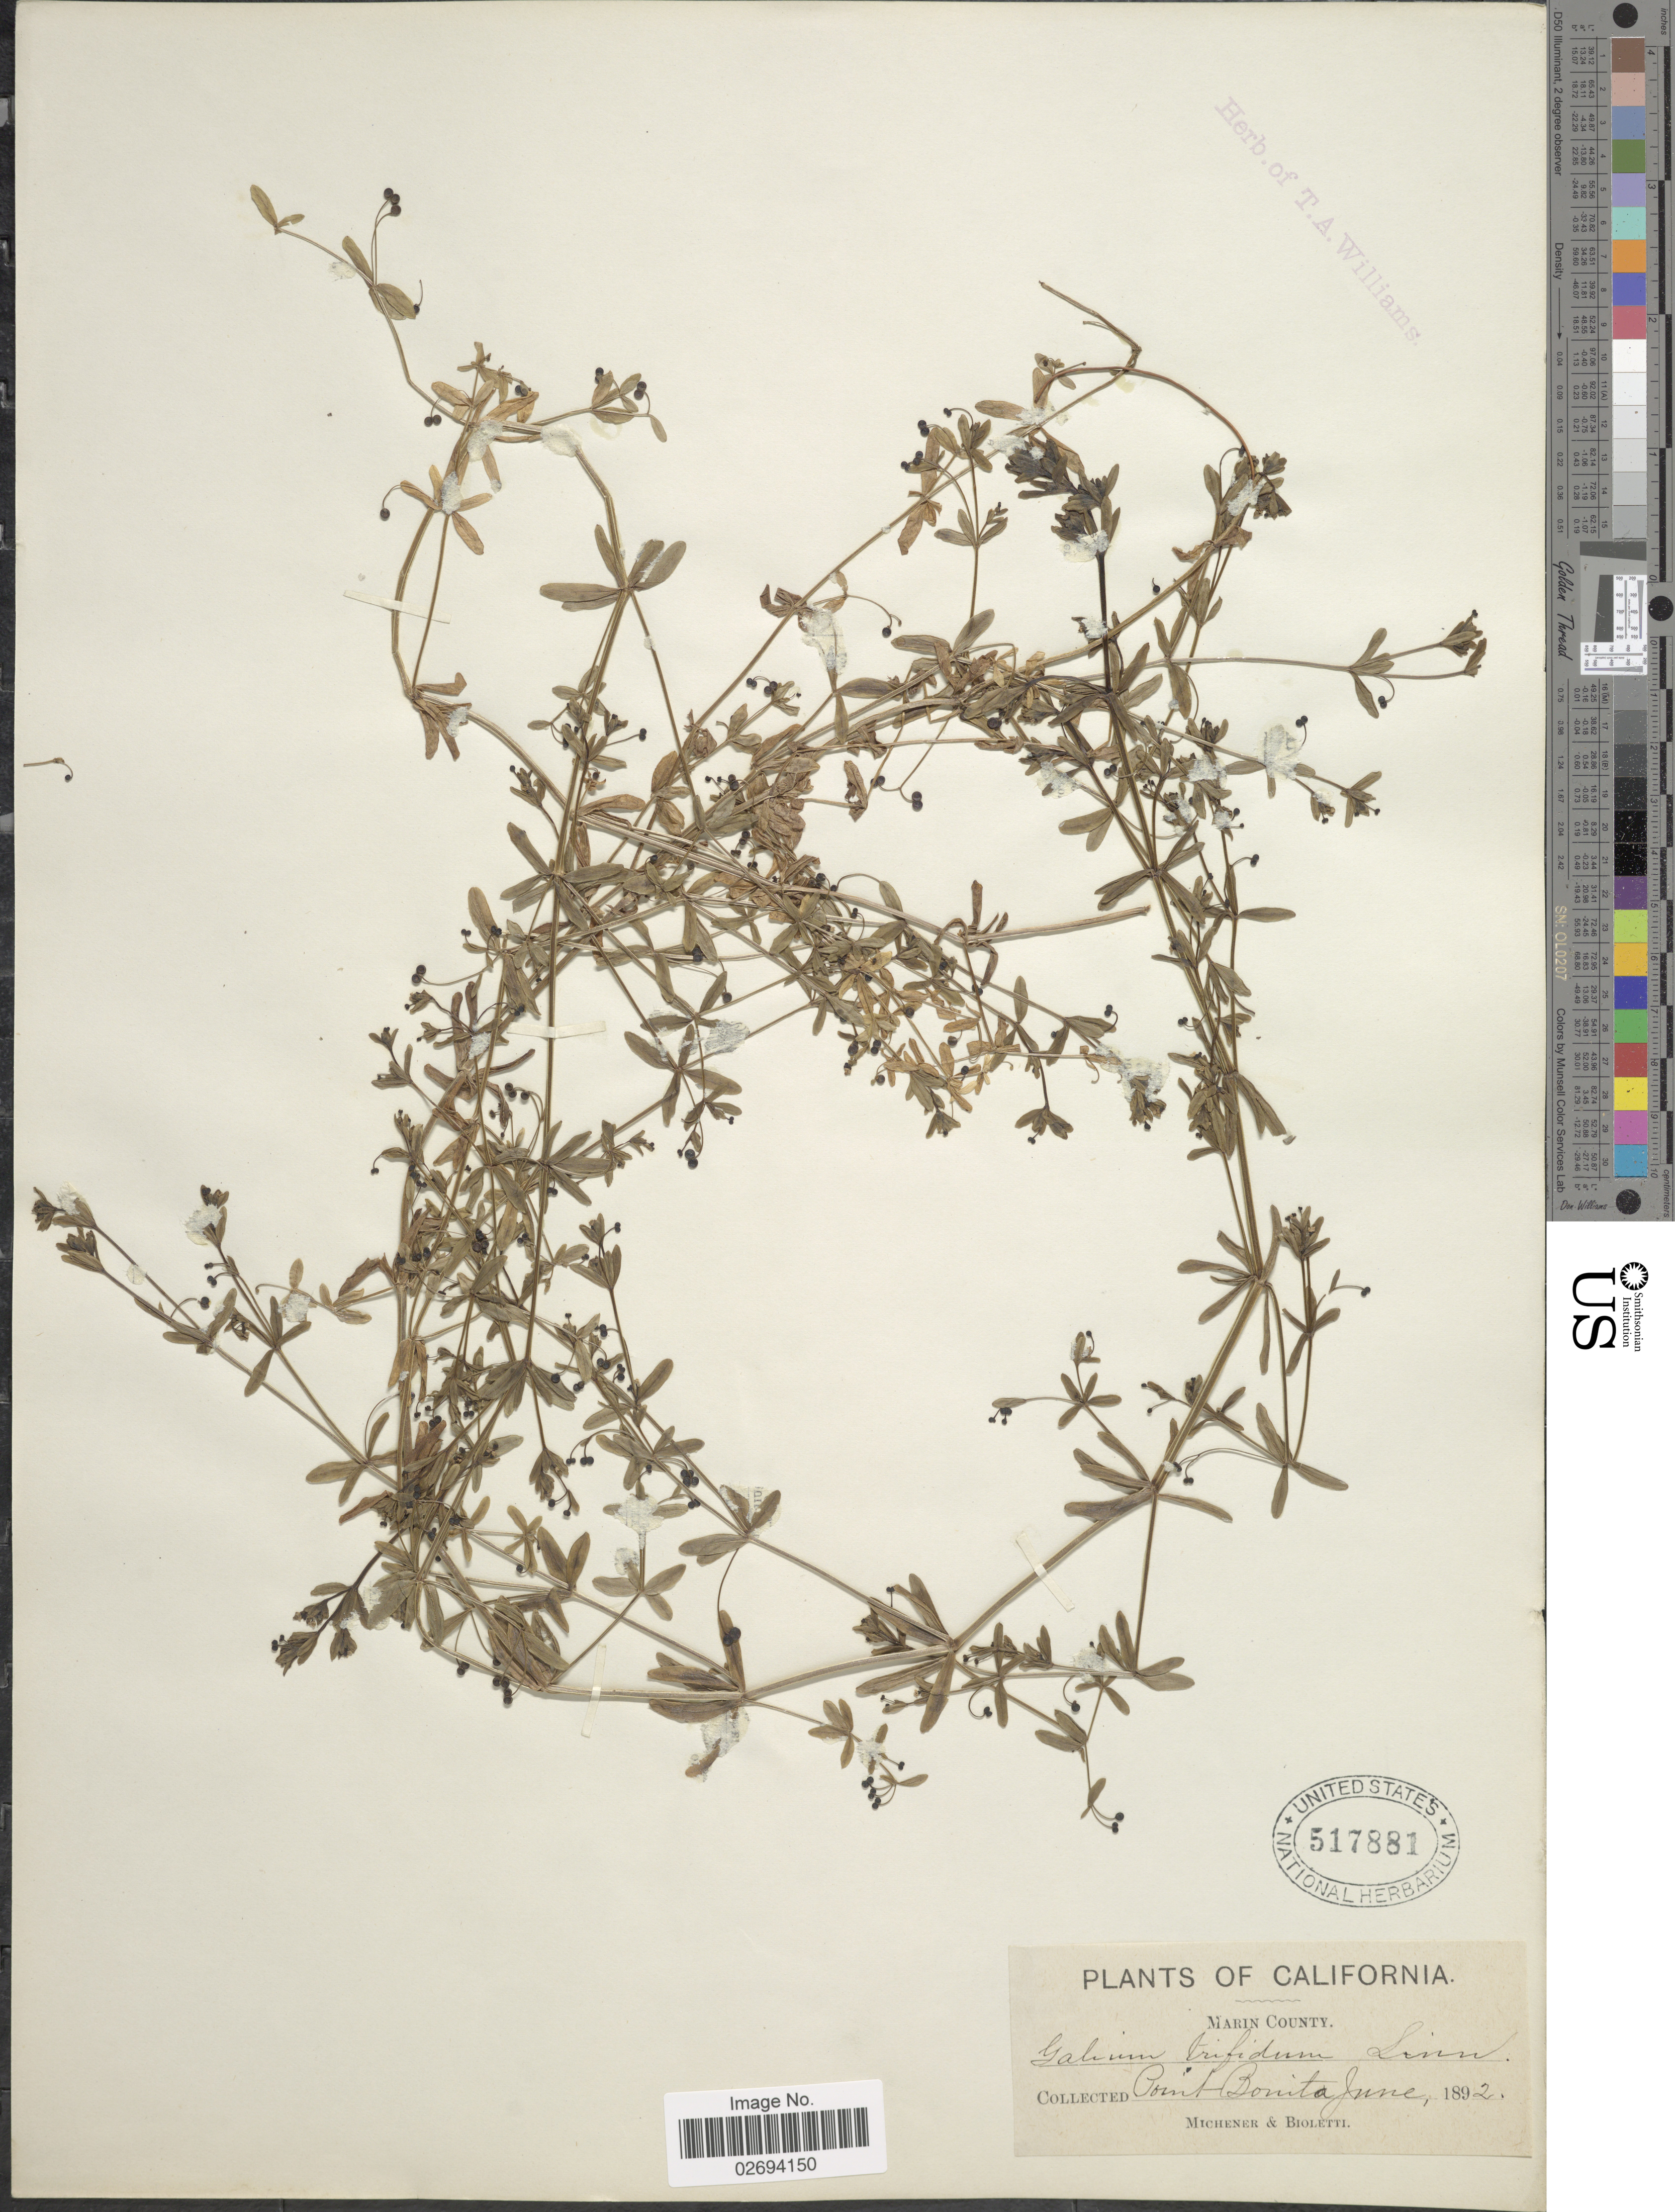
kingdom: Plantae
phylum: Tracheophyta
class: Magnoliopsida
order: Gentianales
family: Rubiaceae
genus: Galium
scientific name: Galium trifidum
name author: L.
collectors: -. Michener & -- Bioletti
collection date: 1892-06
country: United States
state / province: California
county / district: Marin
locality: Marin County, Point Bonita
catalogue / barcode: US 517881